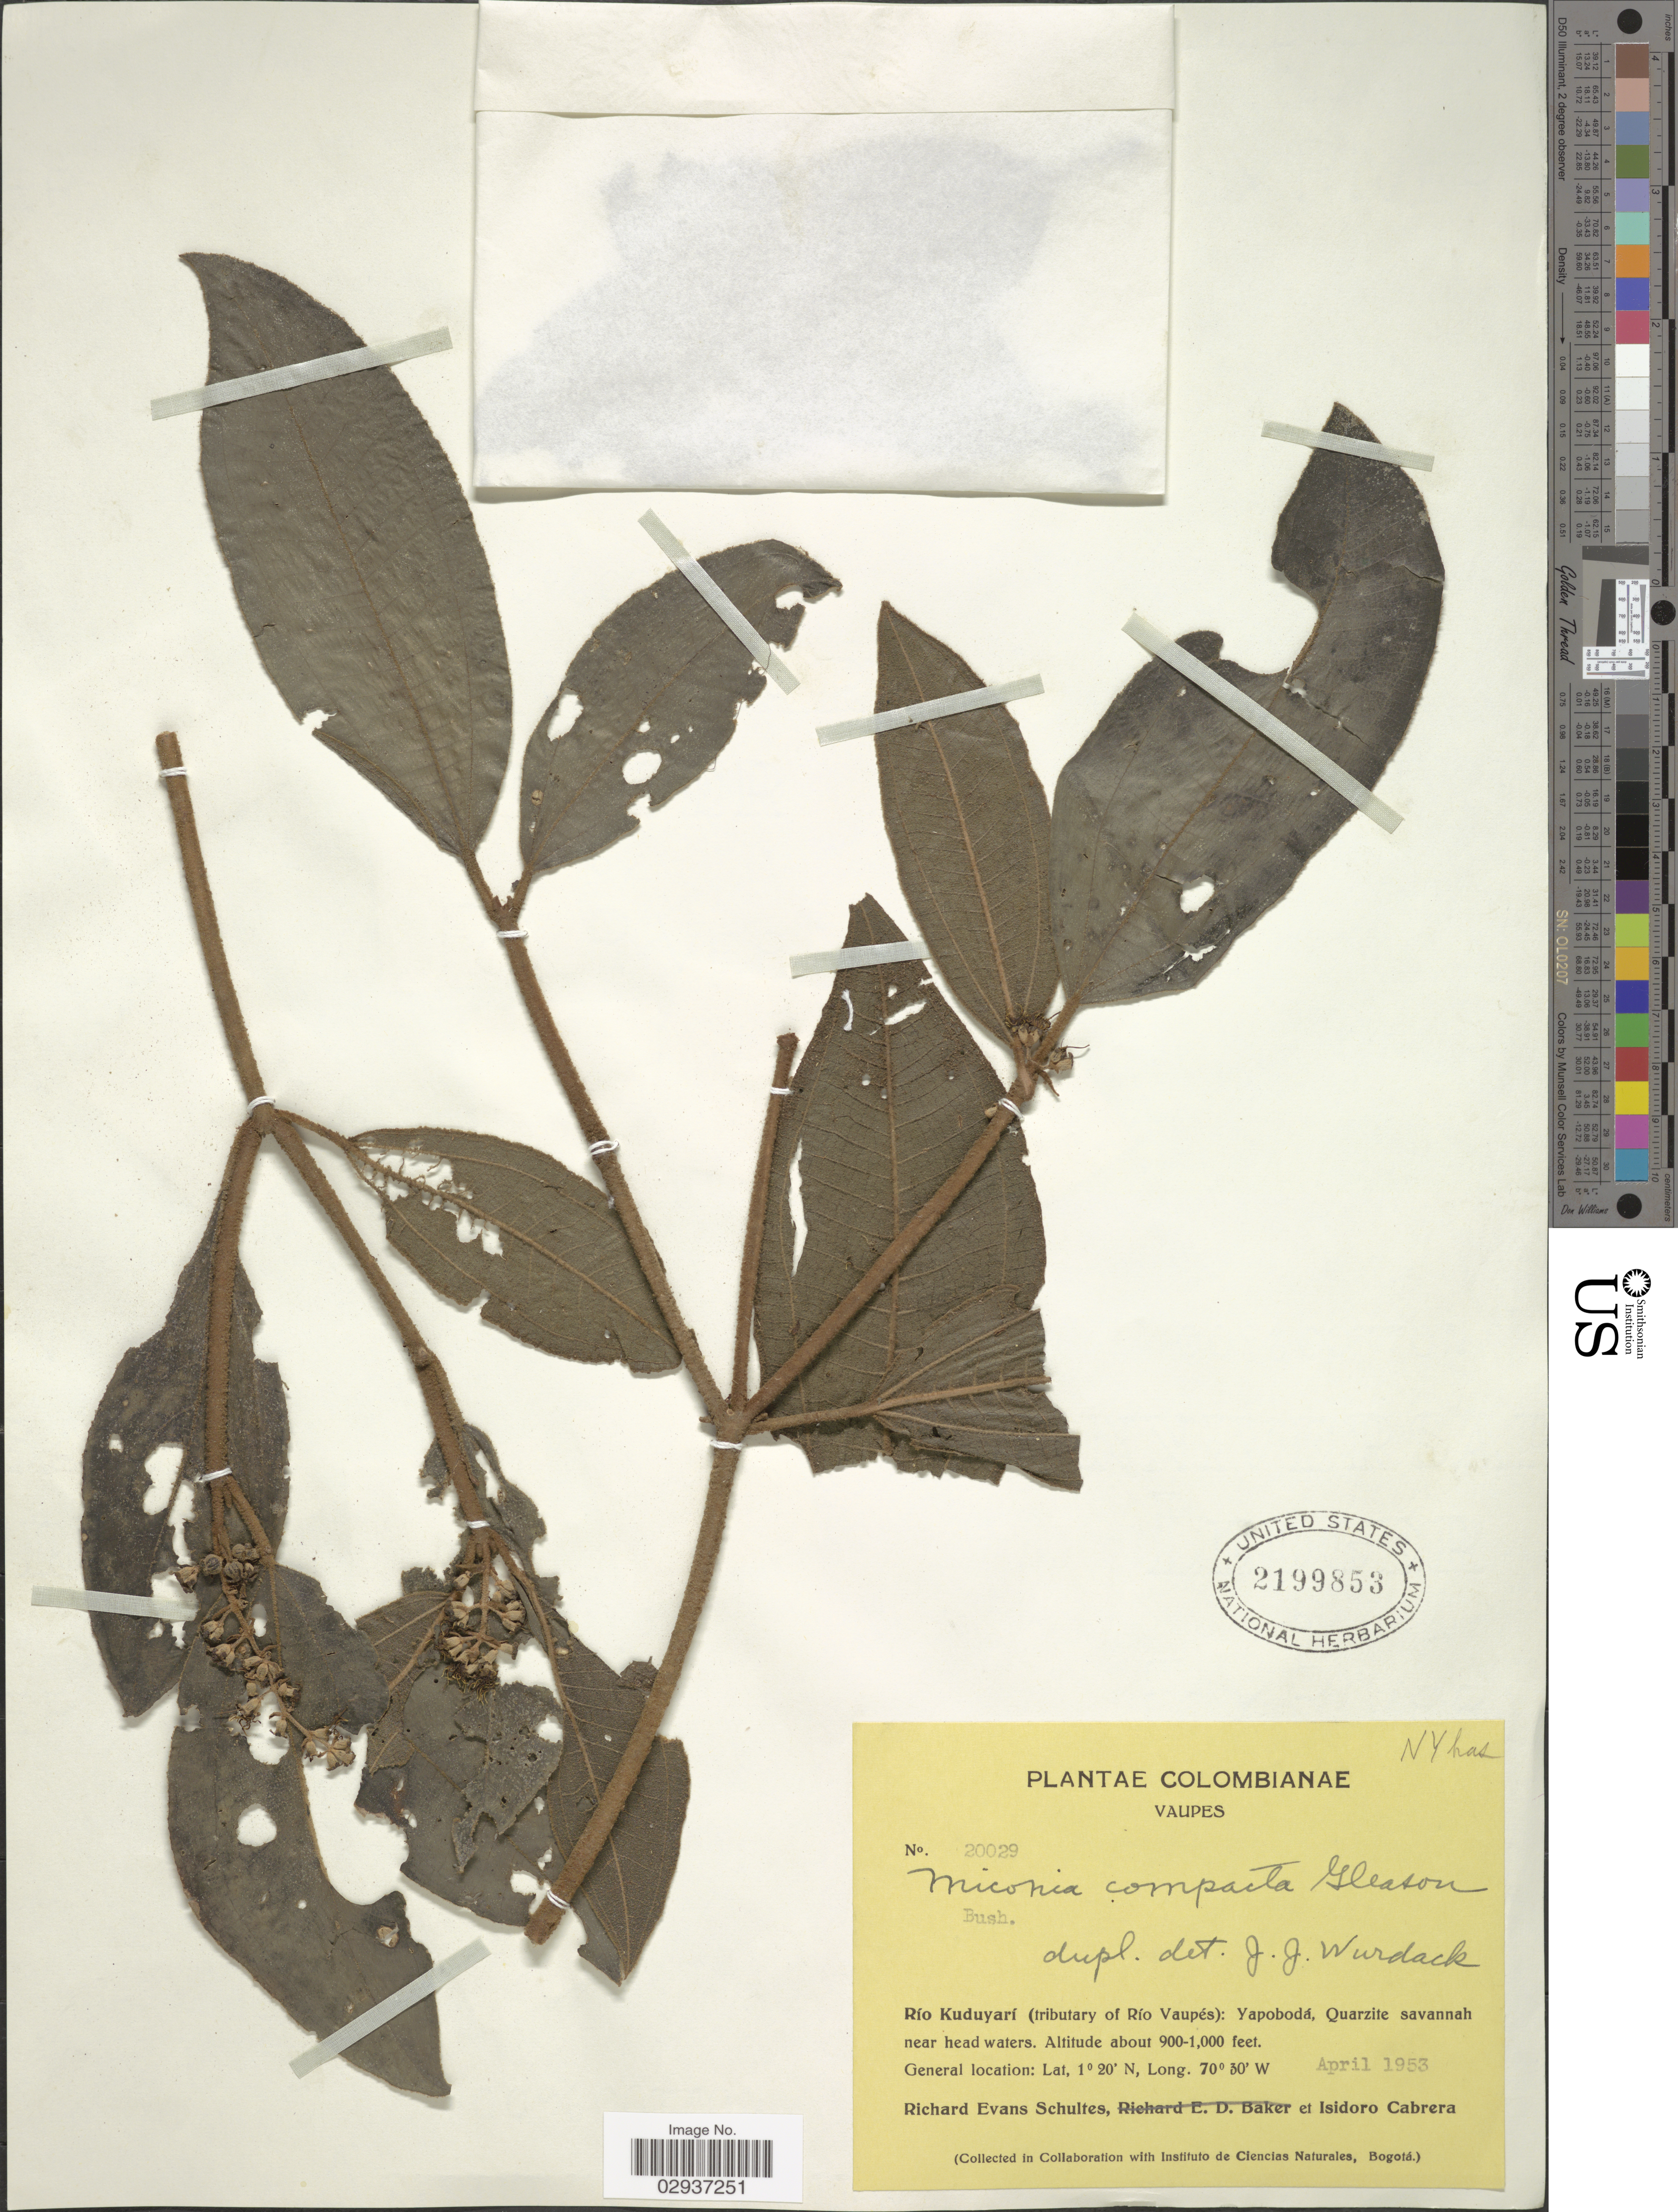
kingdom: Plantae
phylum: Tracheophyta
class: Magnoliopsida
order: Myrtales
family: Melastomataceae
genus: Miconia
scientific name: Miconia carassana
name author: Cogn.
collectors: R. E. Schultes & I. Cabrera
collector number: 20029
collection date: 1953-04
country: Colombia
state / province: Vaupés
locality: Río Kuduyarí (tributary of Río Vaupés): Yapobodá, Quarzite savannah near head waters.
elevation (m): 274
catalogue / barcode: US 2199853